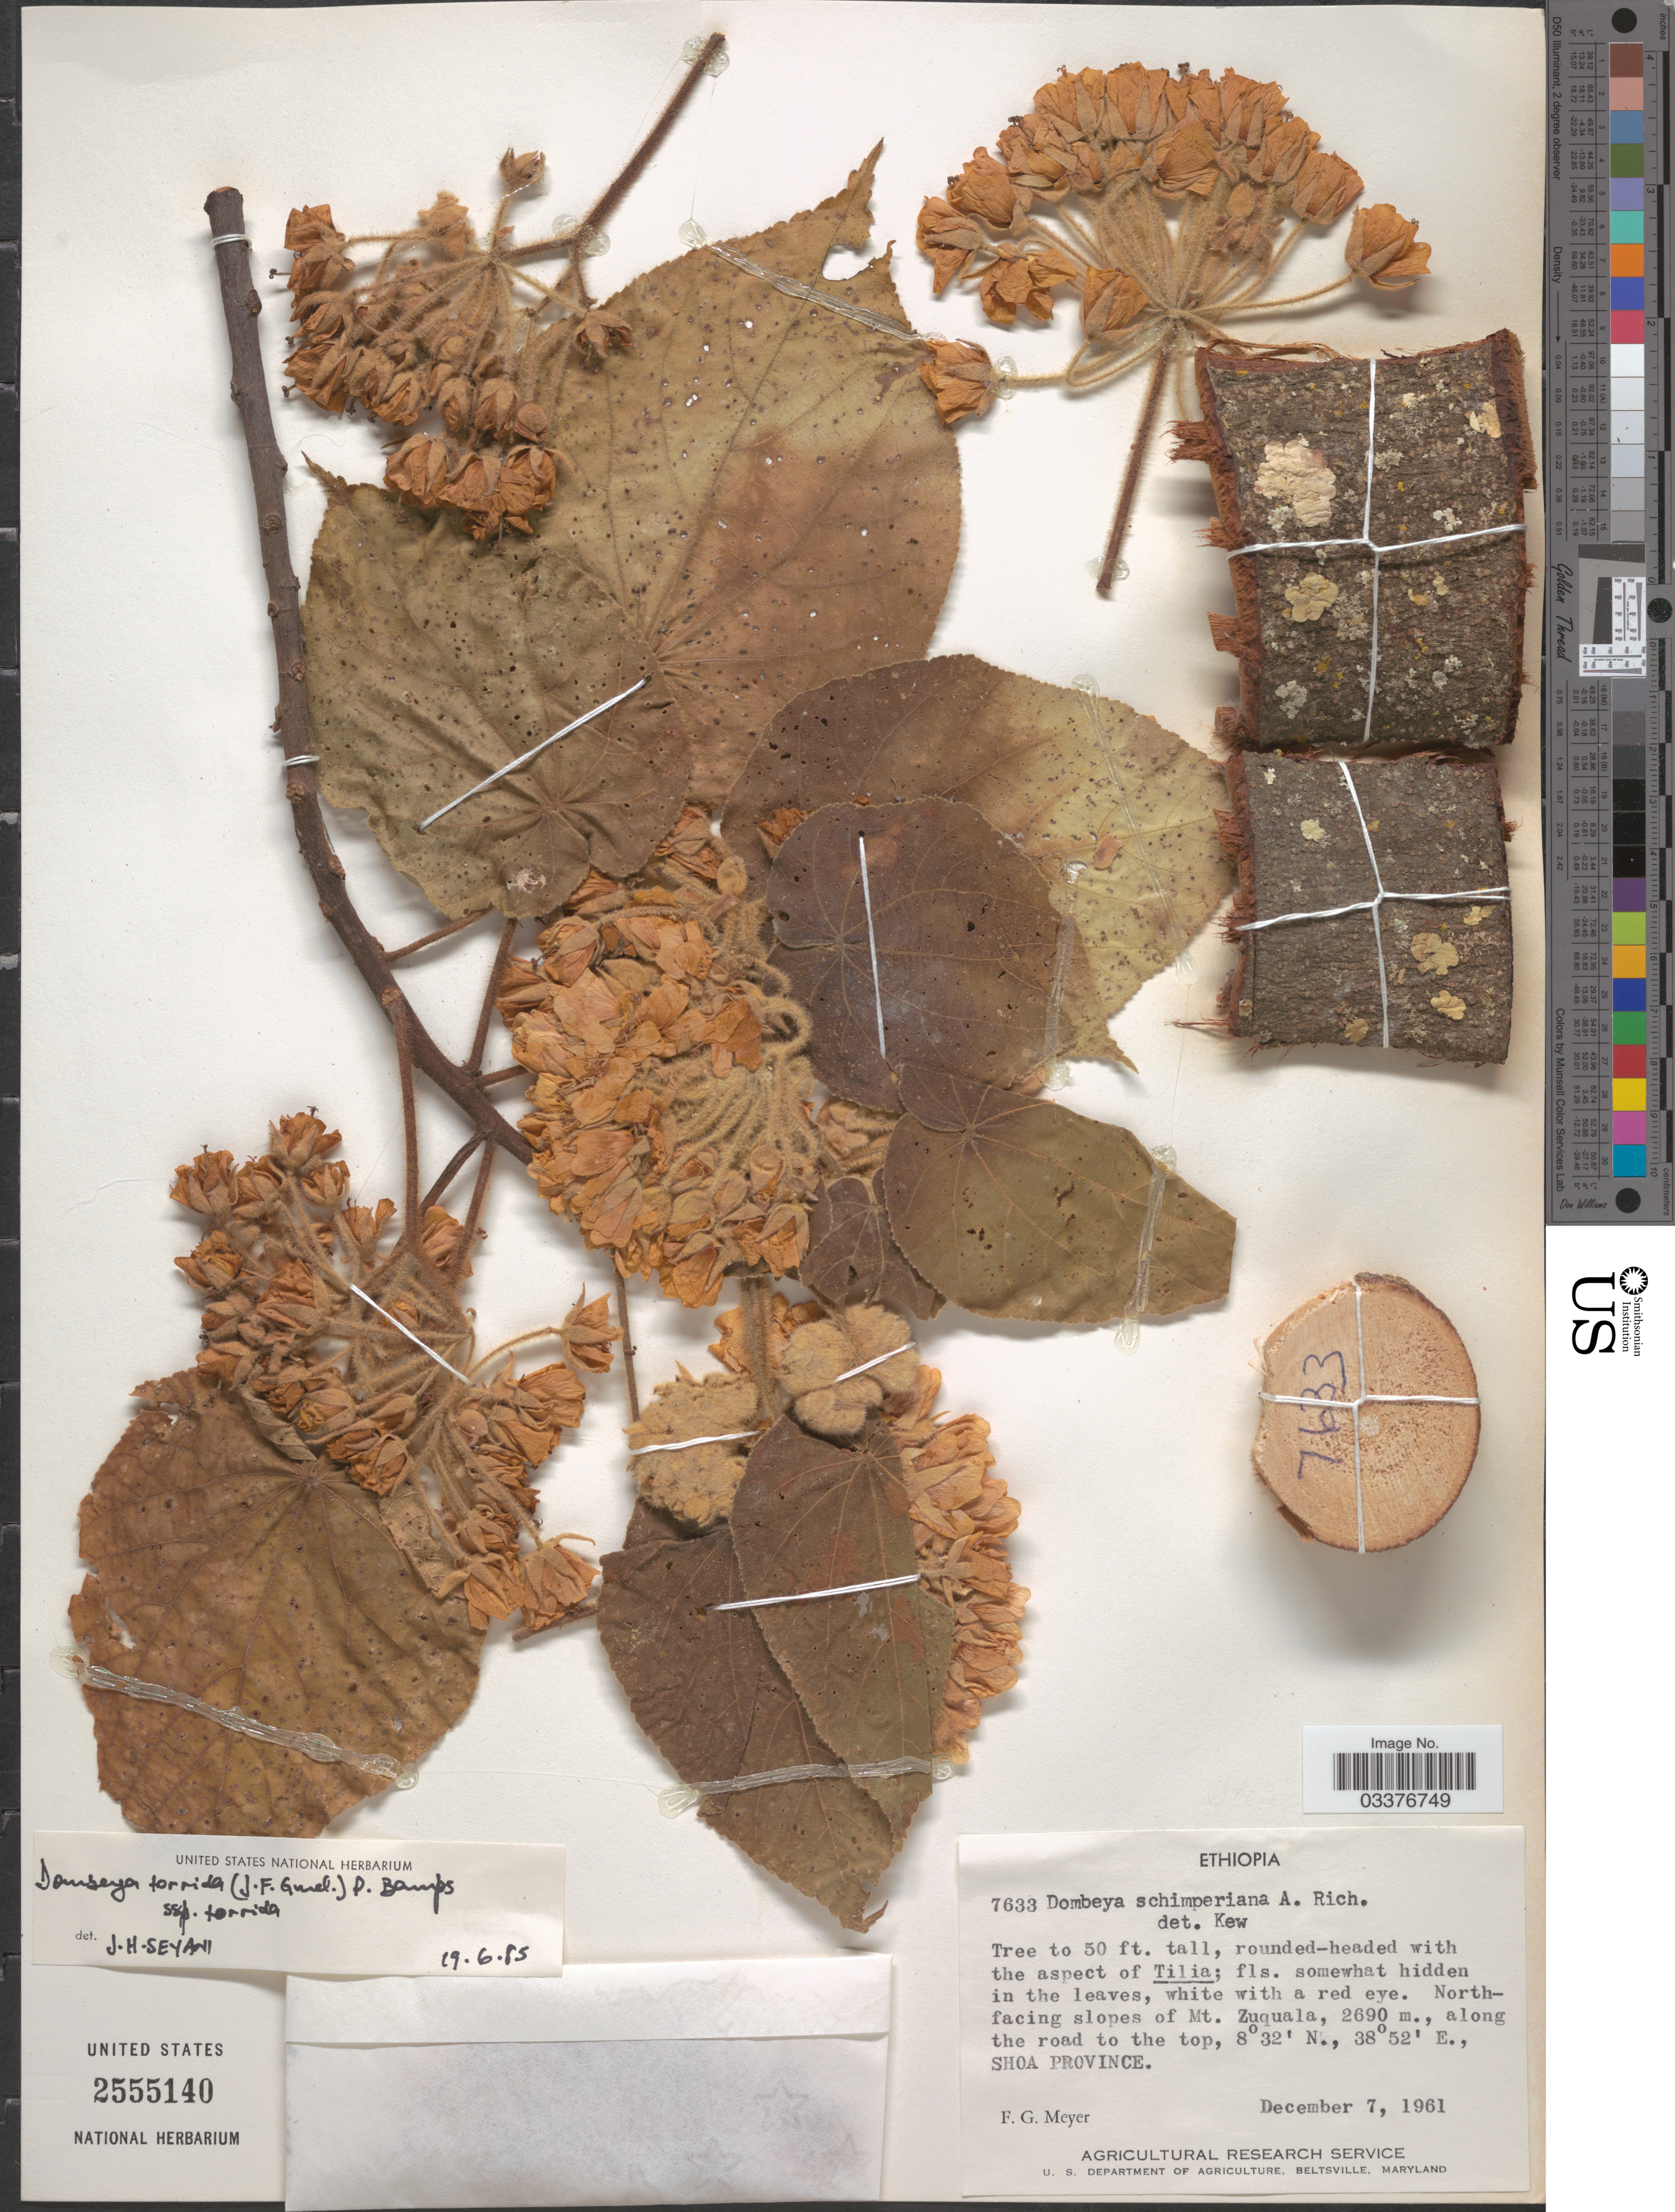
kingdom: Plantae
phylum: Tracheophyta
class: Magnoliopsida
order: Malvales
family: Malvaceae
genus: Dombeya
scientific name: Dombeya torrida subsp. torrida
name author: (J.F. Gmel.) Bamps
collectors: F. G. Meyer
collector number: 7633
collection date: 1961-12-07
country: Ethiopia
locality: North-facing slopes of Mt. Zuquala, along the road to the top, Shoa Province.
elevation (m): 2690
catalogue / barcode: US 2555140